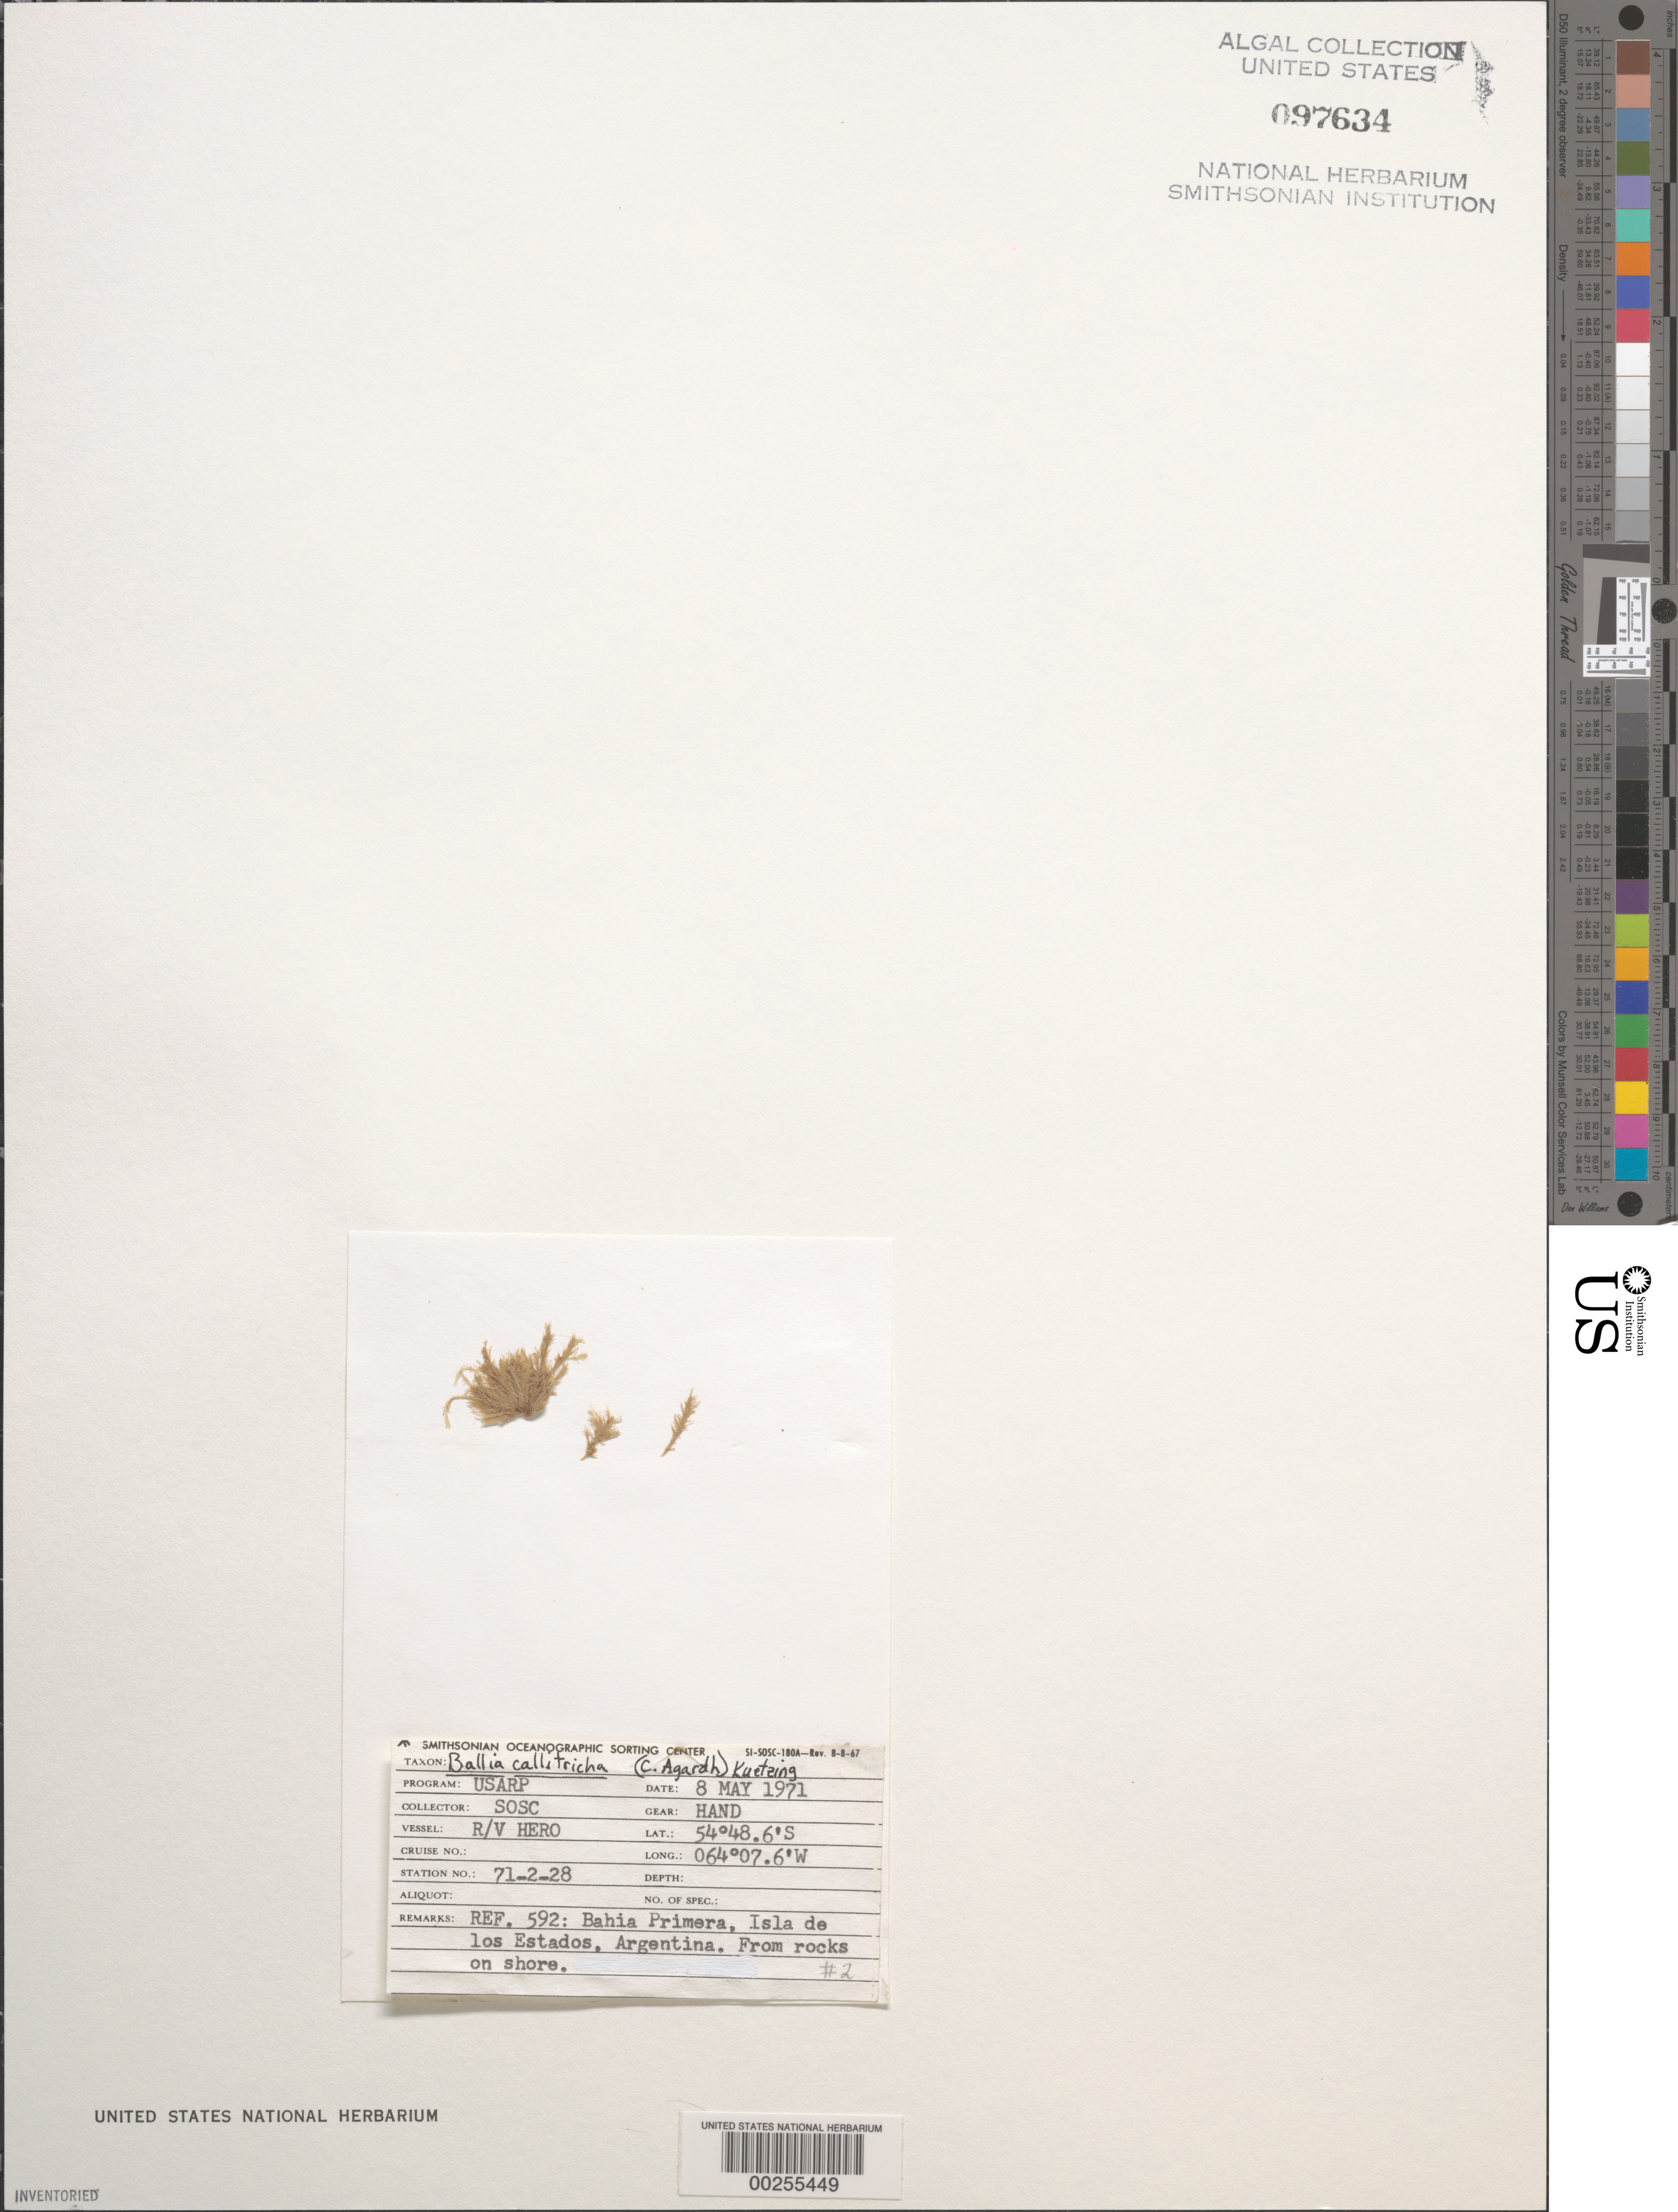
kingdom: Plantae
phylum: Rhodophyta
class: Florideophyceae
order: Balliales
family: Balliaceae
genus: Ballia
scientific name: Ballia callitricha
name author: (C. Agardh) Kützing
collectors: SOSC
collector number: Station 71-2-28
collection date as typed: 08 May 1971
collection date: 1971-05-08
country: Argentina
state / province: Tierra del Fuego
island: Isla de los Estados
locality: Bahia Primera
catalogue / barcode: US 97634